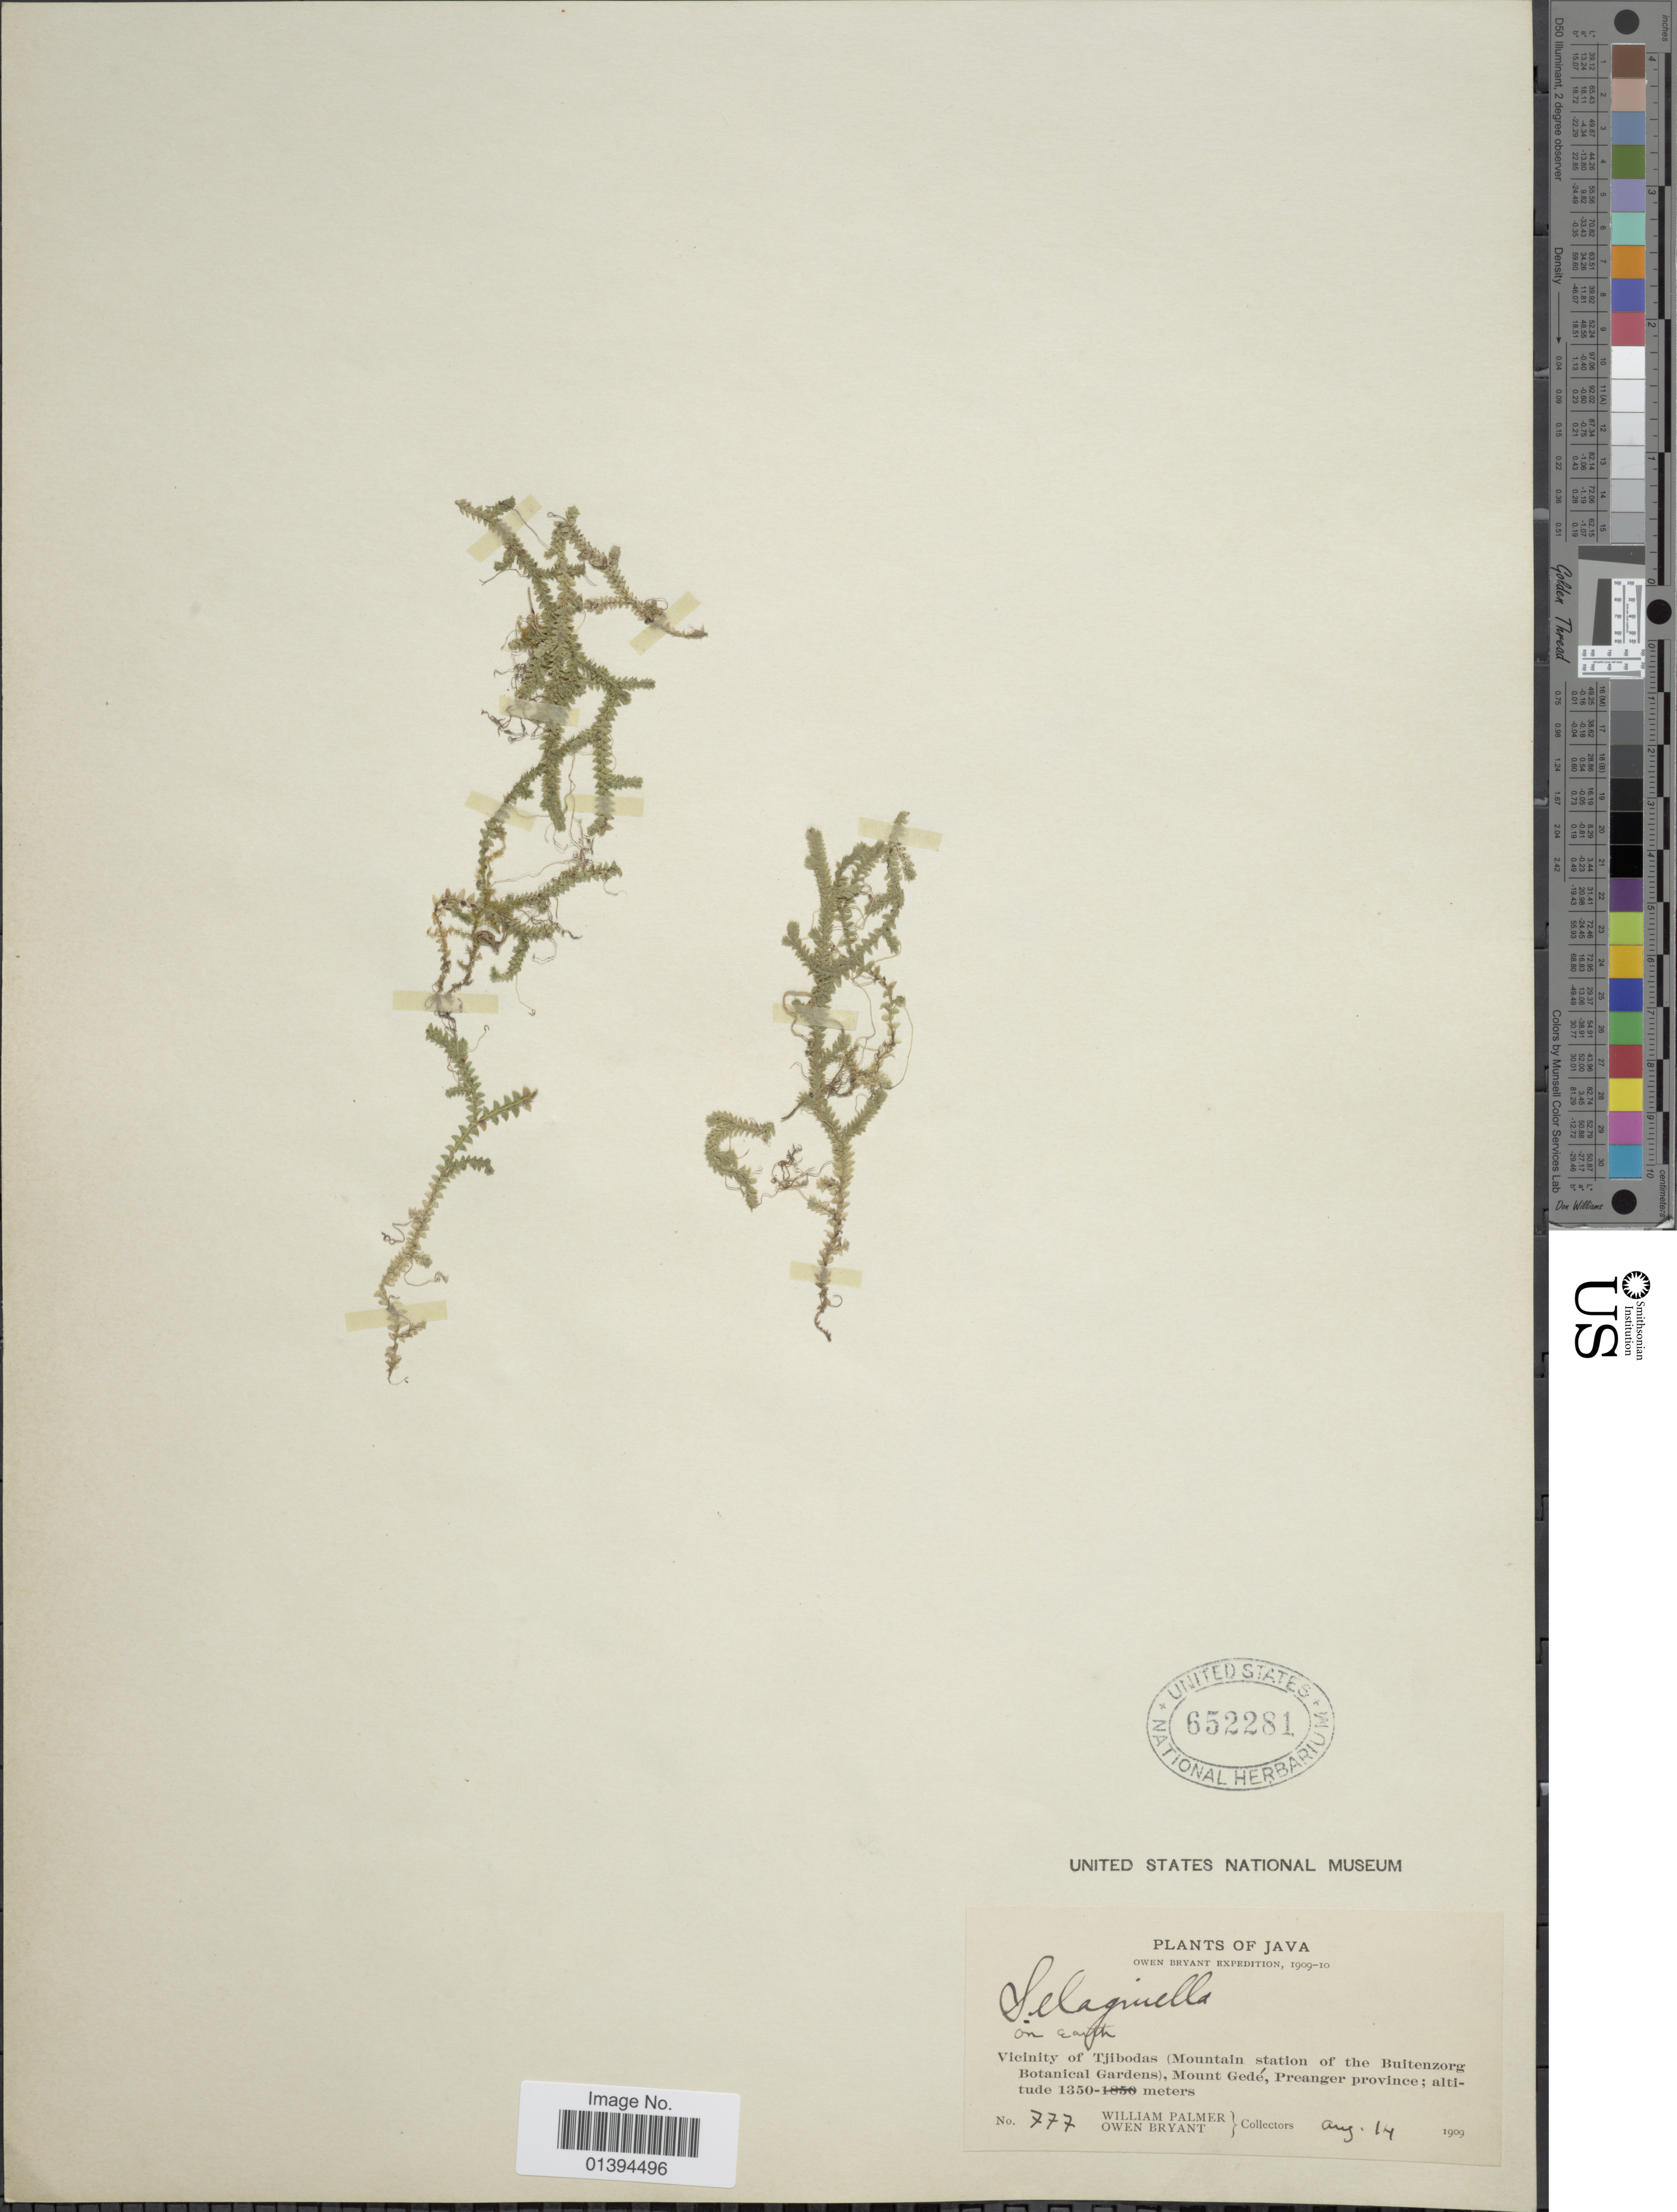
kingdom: Plantae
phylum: Tracheophyta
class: Lycopodiopsida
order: Selaginellales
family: Selaginellaceae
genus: Selaginella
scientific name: Selaginella sp.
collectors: W. Palmer & O. Bryant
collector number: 777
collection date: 1909-08-14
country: Indonesia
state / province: Java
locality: Vicinity of Tjibodas (Mountain station of the Buitenzorg Botanical Gardens), Mount Gedé, Preanger province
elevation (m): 1350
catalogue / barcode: US 652281